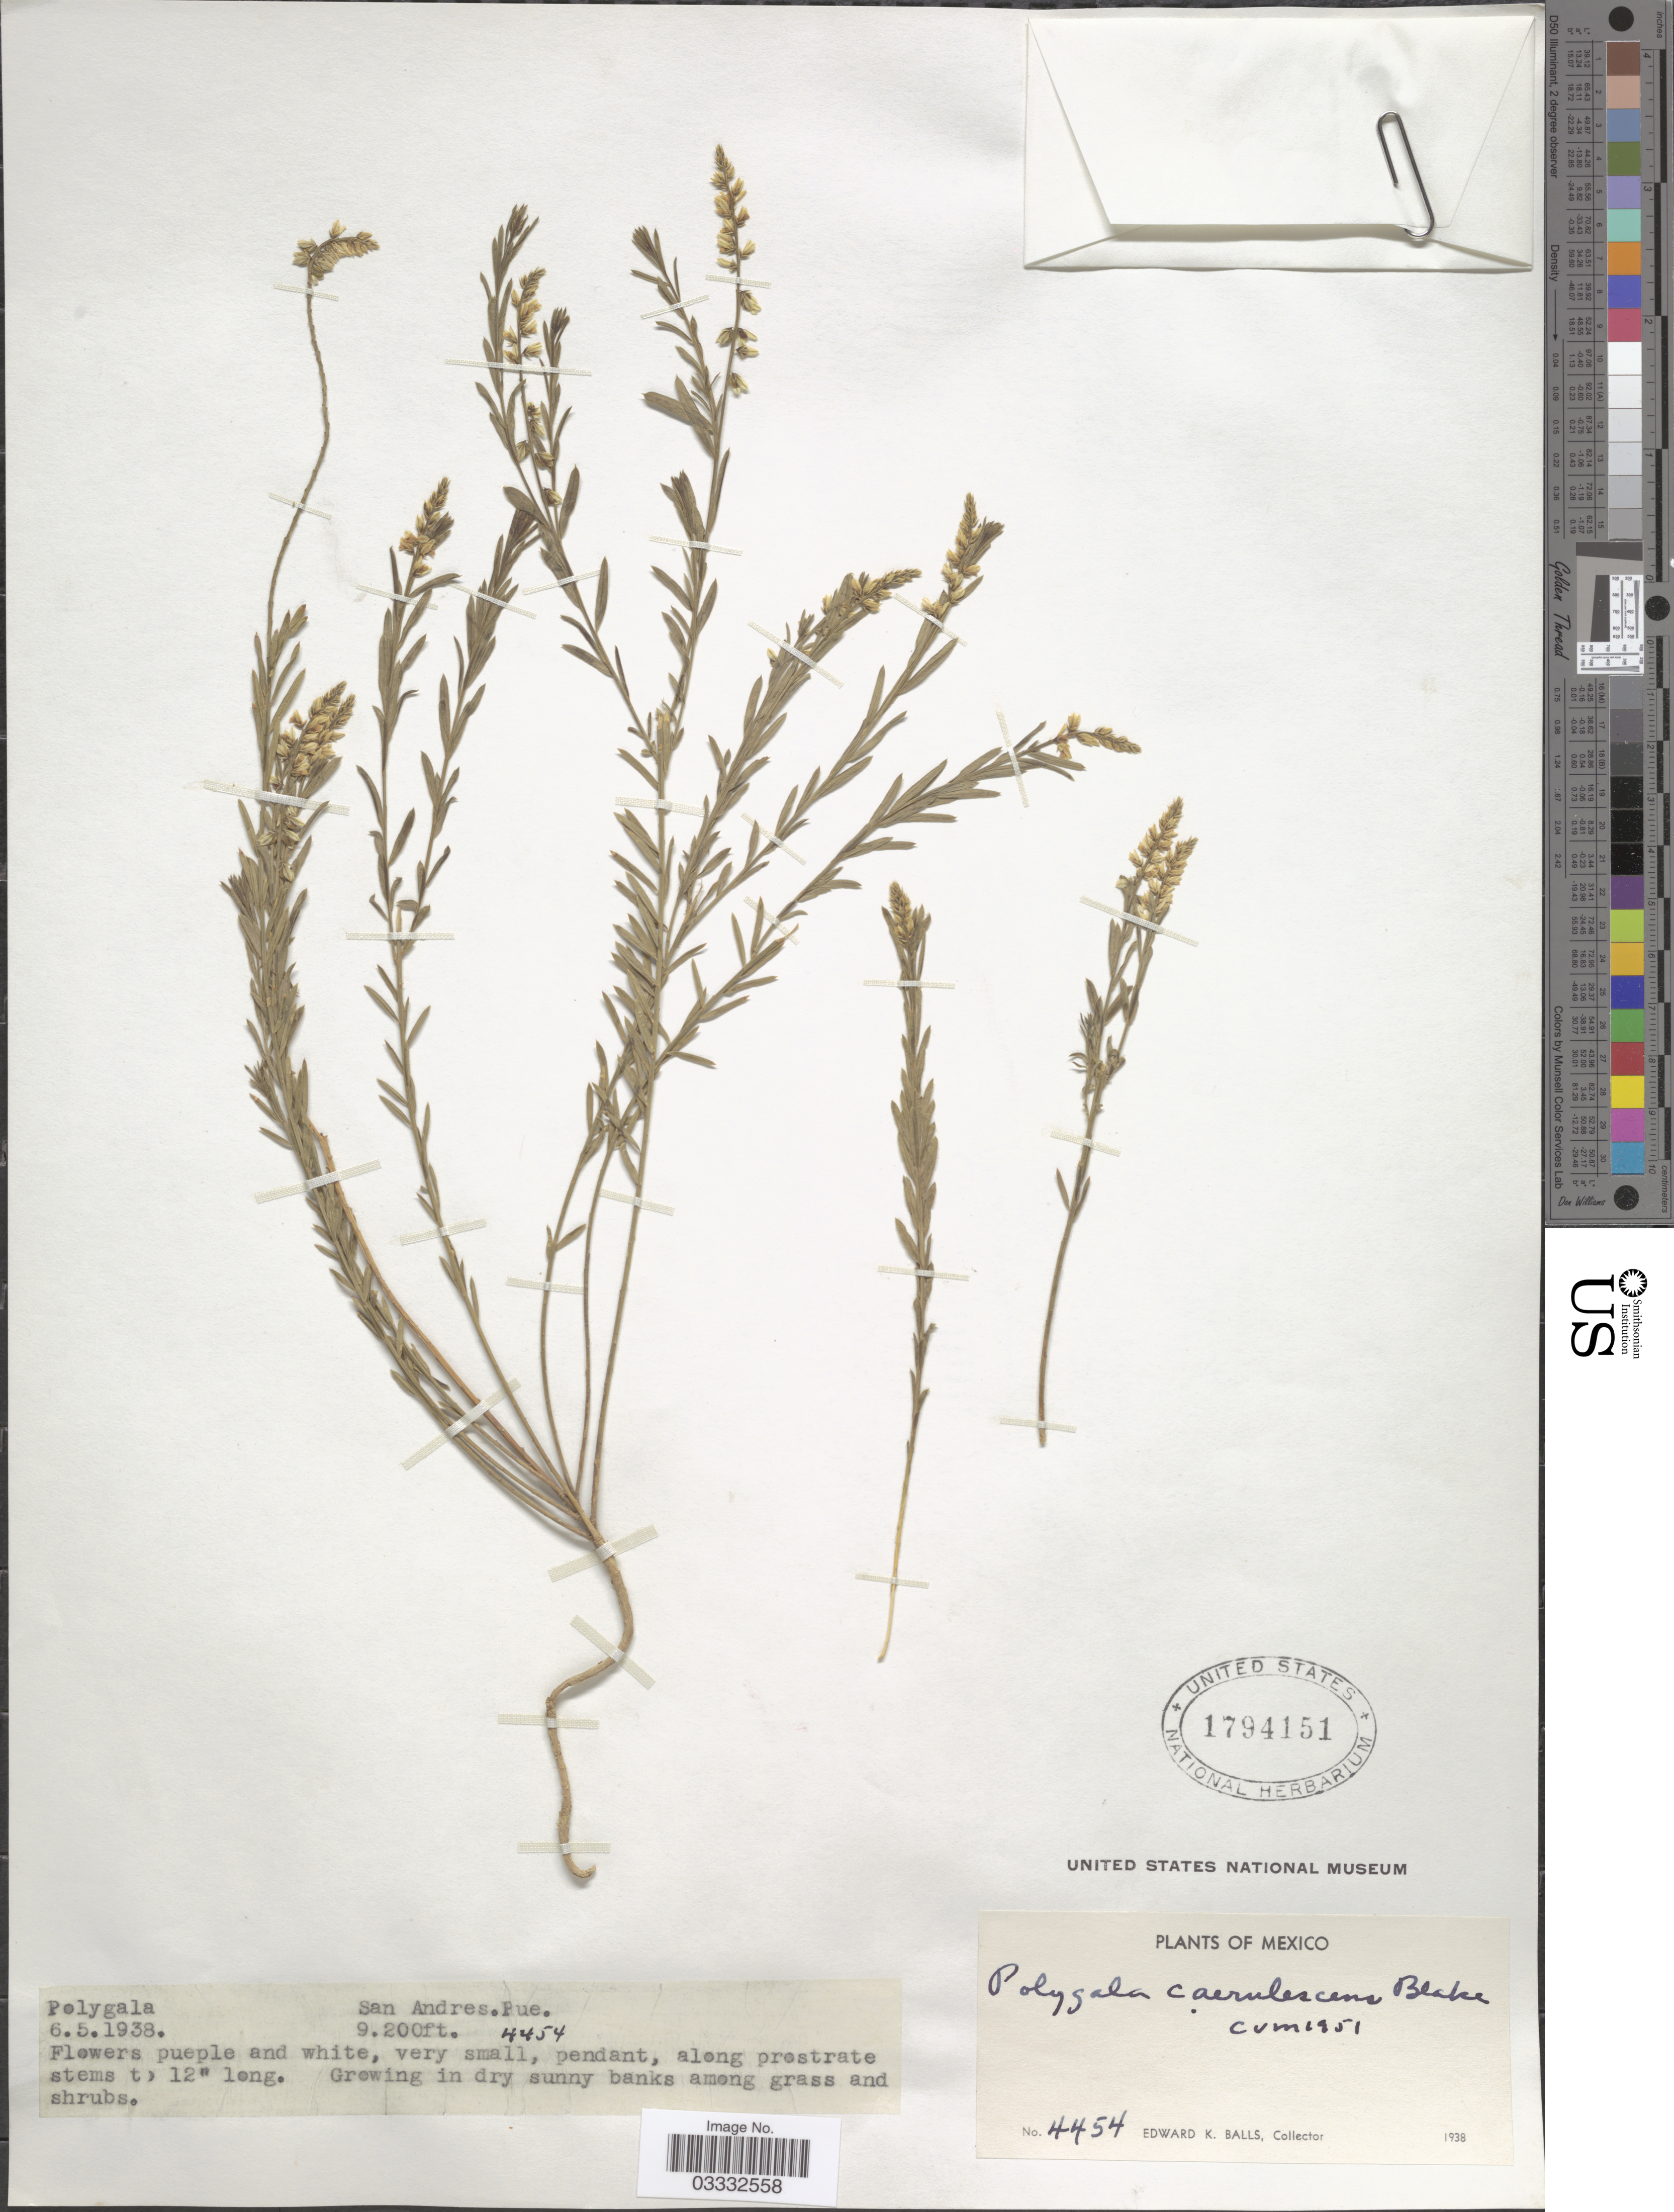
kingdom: Plantae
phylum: Tracheophyta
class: Magnoliopsida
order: Fabales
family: Polygalaceae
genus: Polygala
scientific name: Polygala caerulescens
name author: S.F. Blake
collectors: E. K. Balls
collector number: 4454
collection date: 1938-05-06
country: Mexico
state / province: Puebla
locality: San Andres.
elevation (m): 2804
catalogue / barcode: US 1794151